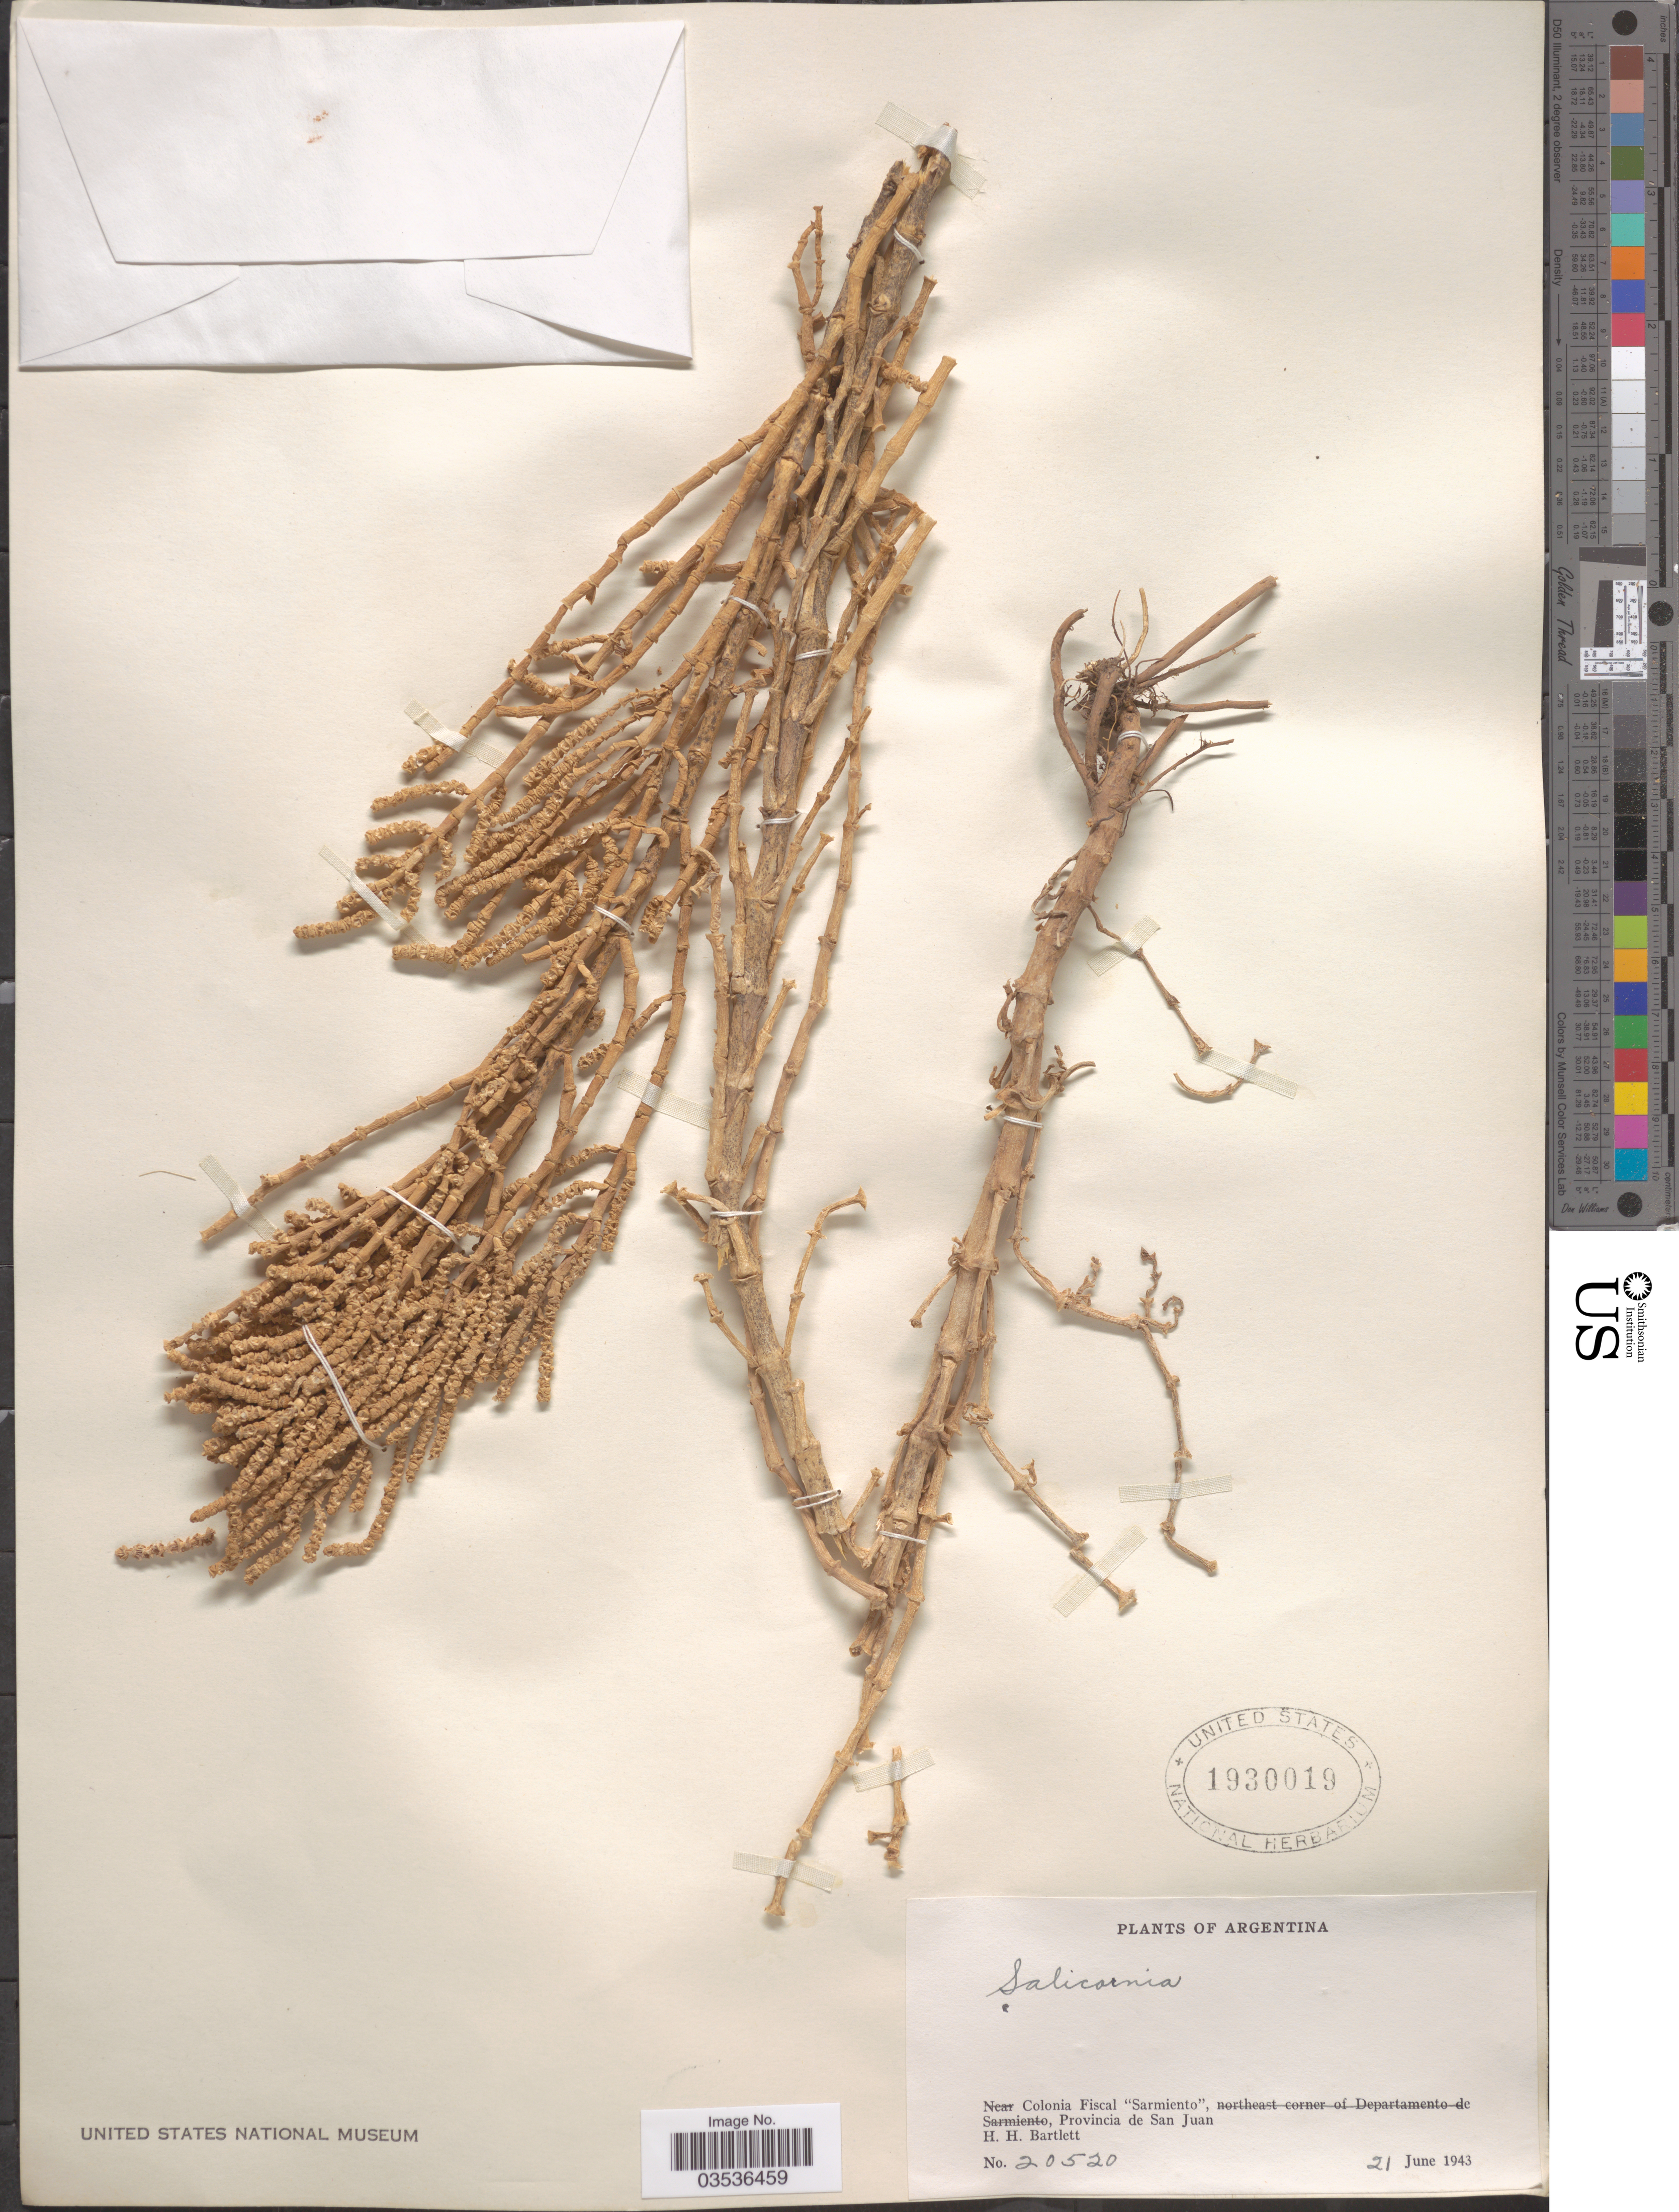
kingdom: Plantae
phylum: Tracheophyta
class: Magnoliopsida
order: Caryophyllales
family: Amaranthaceae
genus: Salicornia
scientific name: Salicornia sp.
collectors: H. H. Bartlett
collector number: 20520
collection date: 1943-06-21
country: Argentina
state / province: San Juan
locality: Colonia Fiscal "Sarmiento".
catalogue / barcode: US 1930019